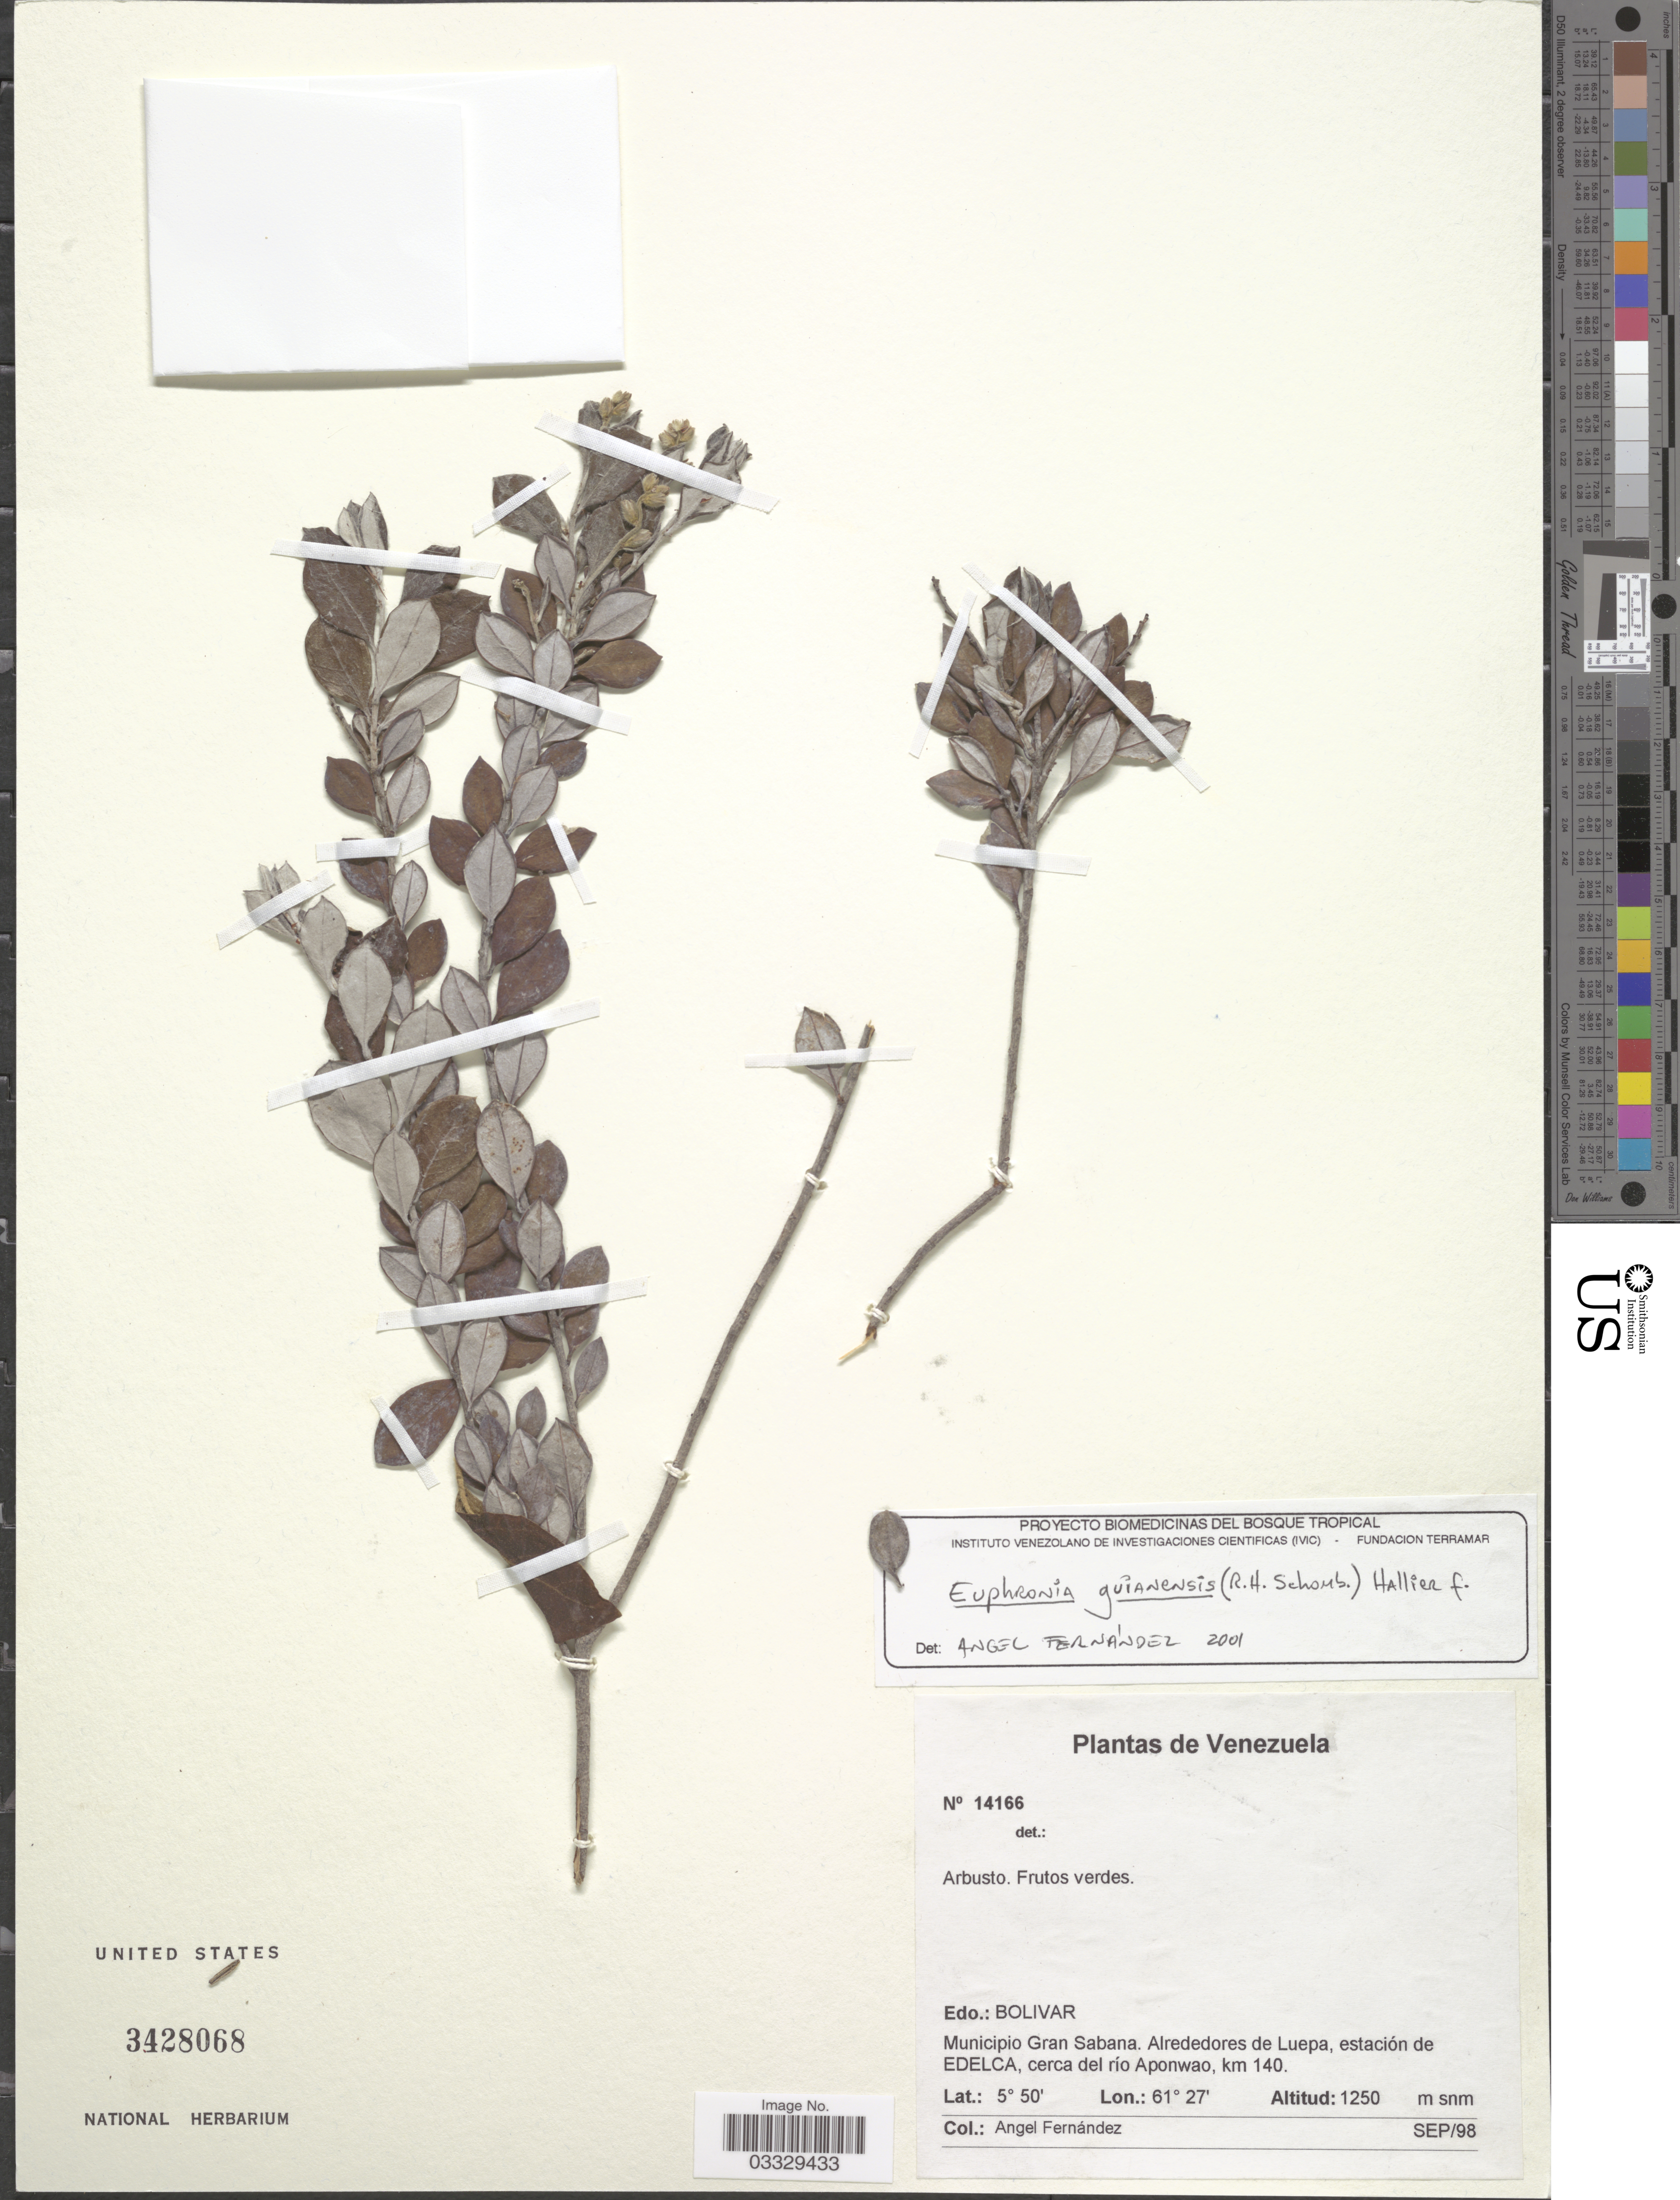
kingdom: Plantae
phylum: Tracheophyta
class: Magnoliopsida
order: Malpighiales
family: Euphroniaceae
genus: Euphronia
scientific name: Euphronia guianensis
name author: (R.H. Schomb.) Hallier f.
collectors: Á. Fernández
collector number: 14166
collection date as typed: Transcribed d/m/y: /9/98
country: Venezuela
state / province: Bolivar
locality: Municipio Gran Sabana. Alrededores de Luepa, estación de EDELCA, cerca del río Aponwao, km 140.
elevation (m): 1250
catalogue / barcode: US 3428068